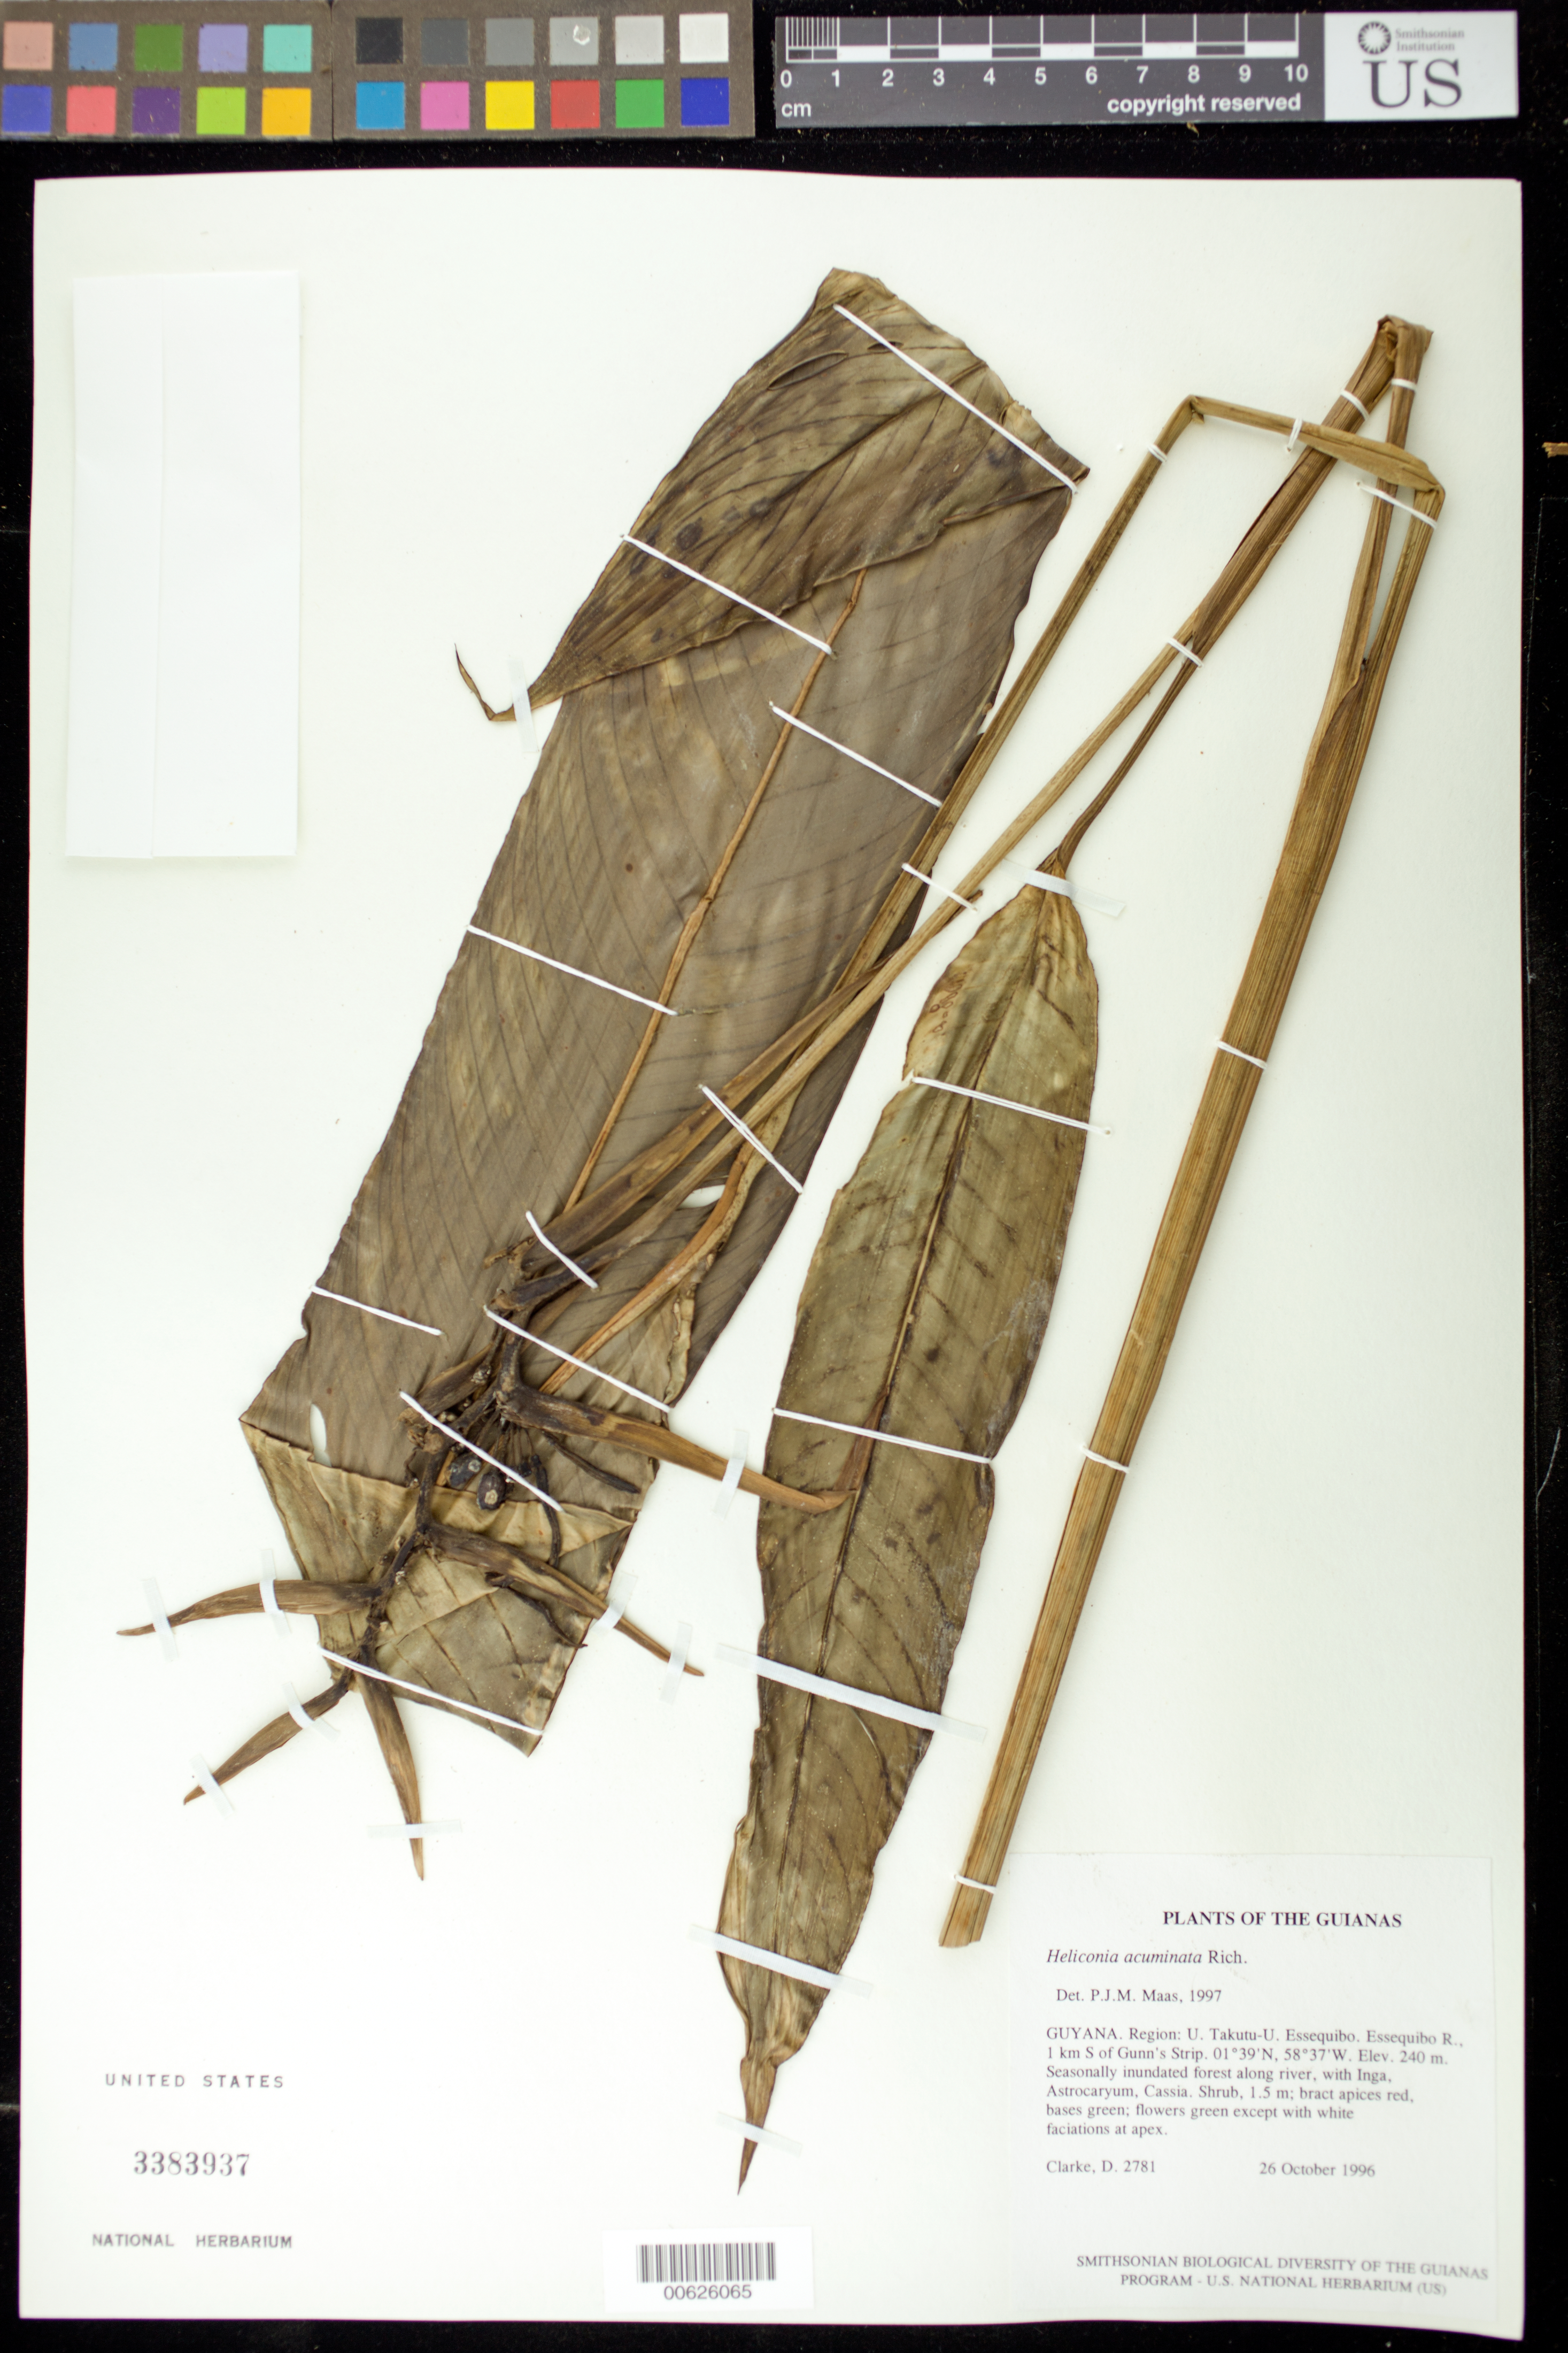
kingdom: Plantae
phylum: Tracheophyta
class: Liliopsida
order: Zingiberales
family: Heliconiaceae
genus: Heliconia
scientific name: Heliconia acuminata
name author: A. Rich.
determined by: Maas, Paul J. M.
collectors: H. D. Clarke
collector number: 2781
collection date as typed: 26 October 1996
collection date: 1996-10-26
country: Guyana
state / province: U. Takutu-U. Essequibo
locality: Essequibo R., 1 km S of Gunn's Strip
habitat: Seasonally inundated forest along river, with Inga, Astrocaryum, Cassia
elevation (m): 240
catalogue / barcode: US 3383937